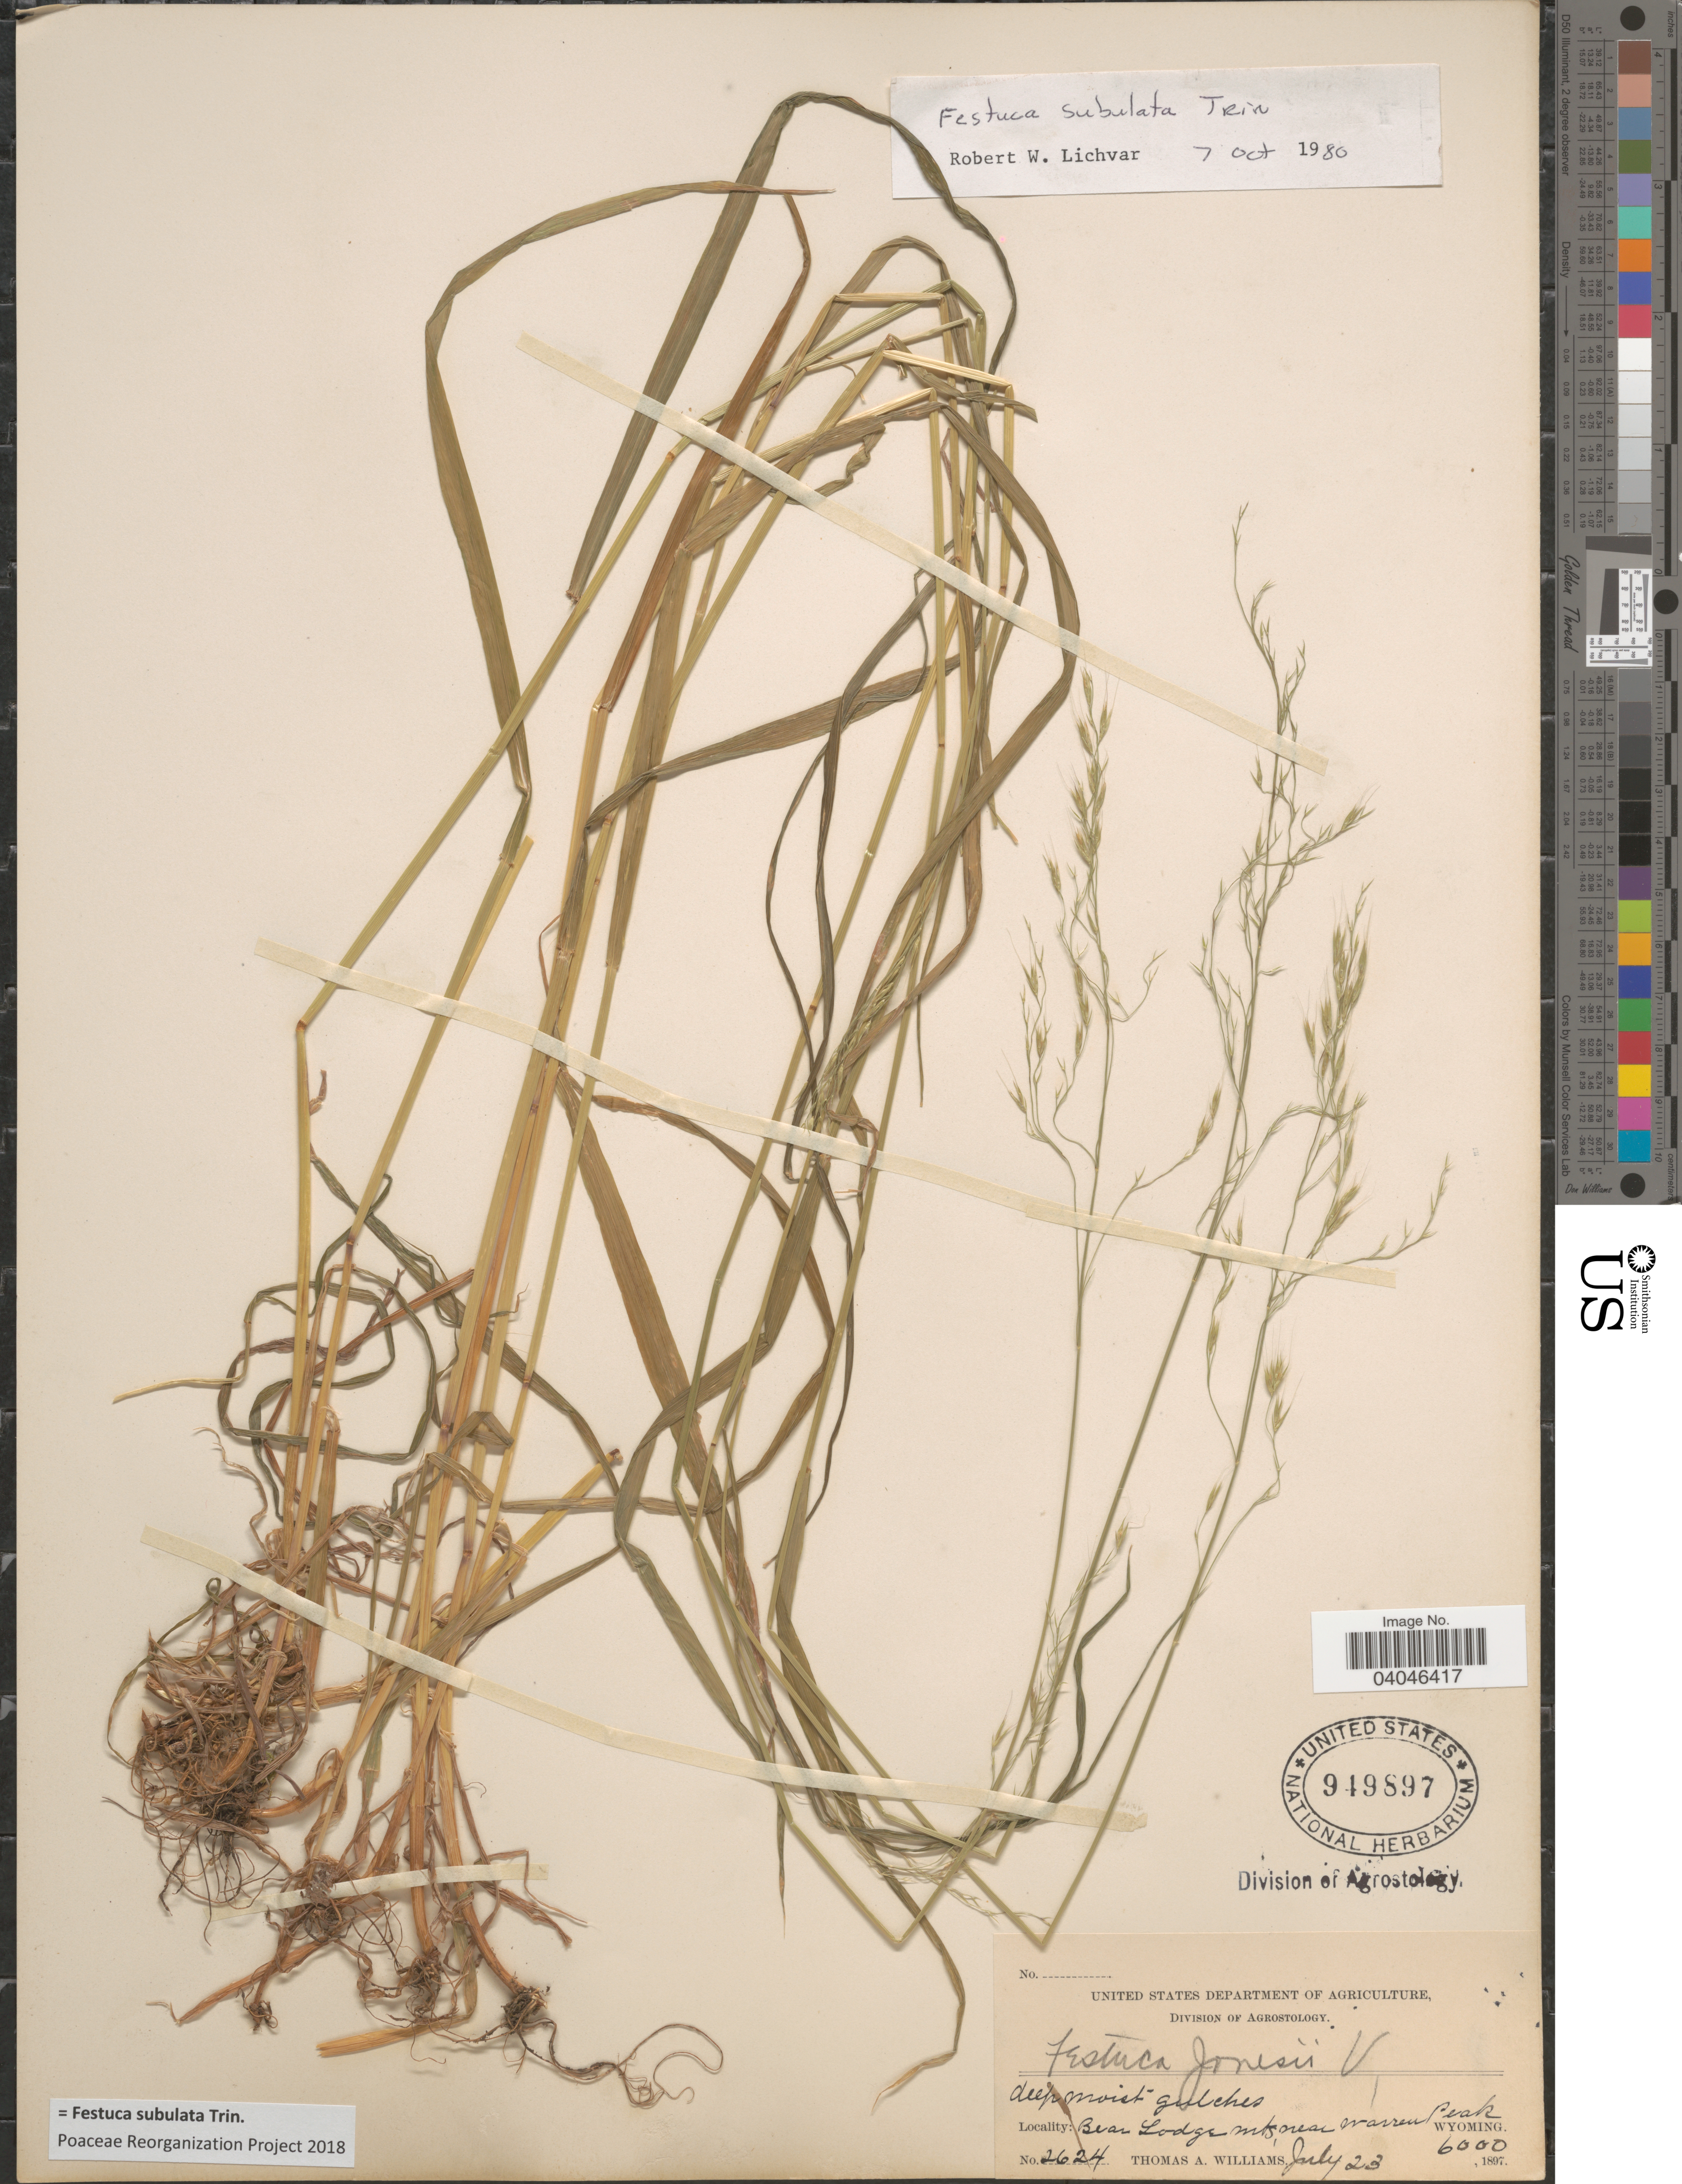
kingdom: Plantae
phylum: Tracheophyta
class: Liliopsida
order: Poales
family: Poaceae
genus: Festuca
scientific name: Festuca subulata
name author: Trin.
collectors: T. A. Williams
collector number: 2624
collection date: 1897-07-23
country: United States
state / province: Wyoming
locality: Bear Lodge mts, near Warren Peak.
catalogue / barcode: US 949897